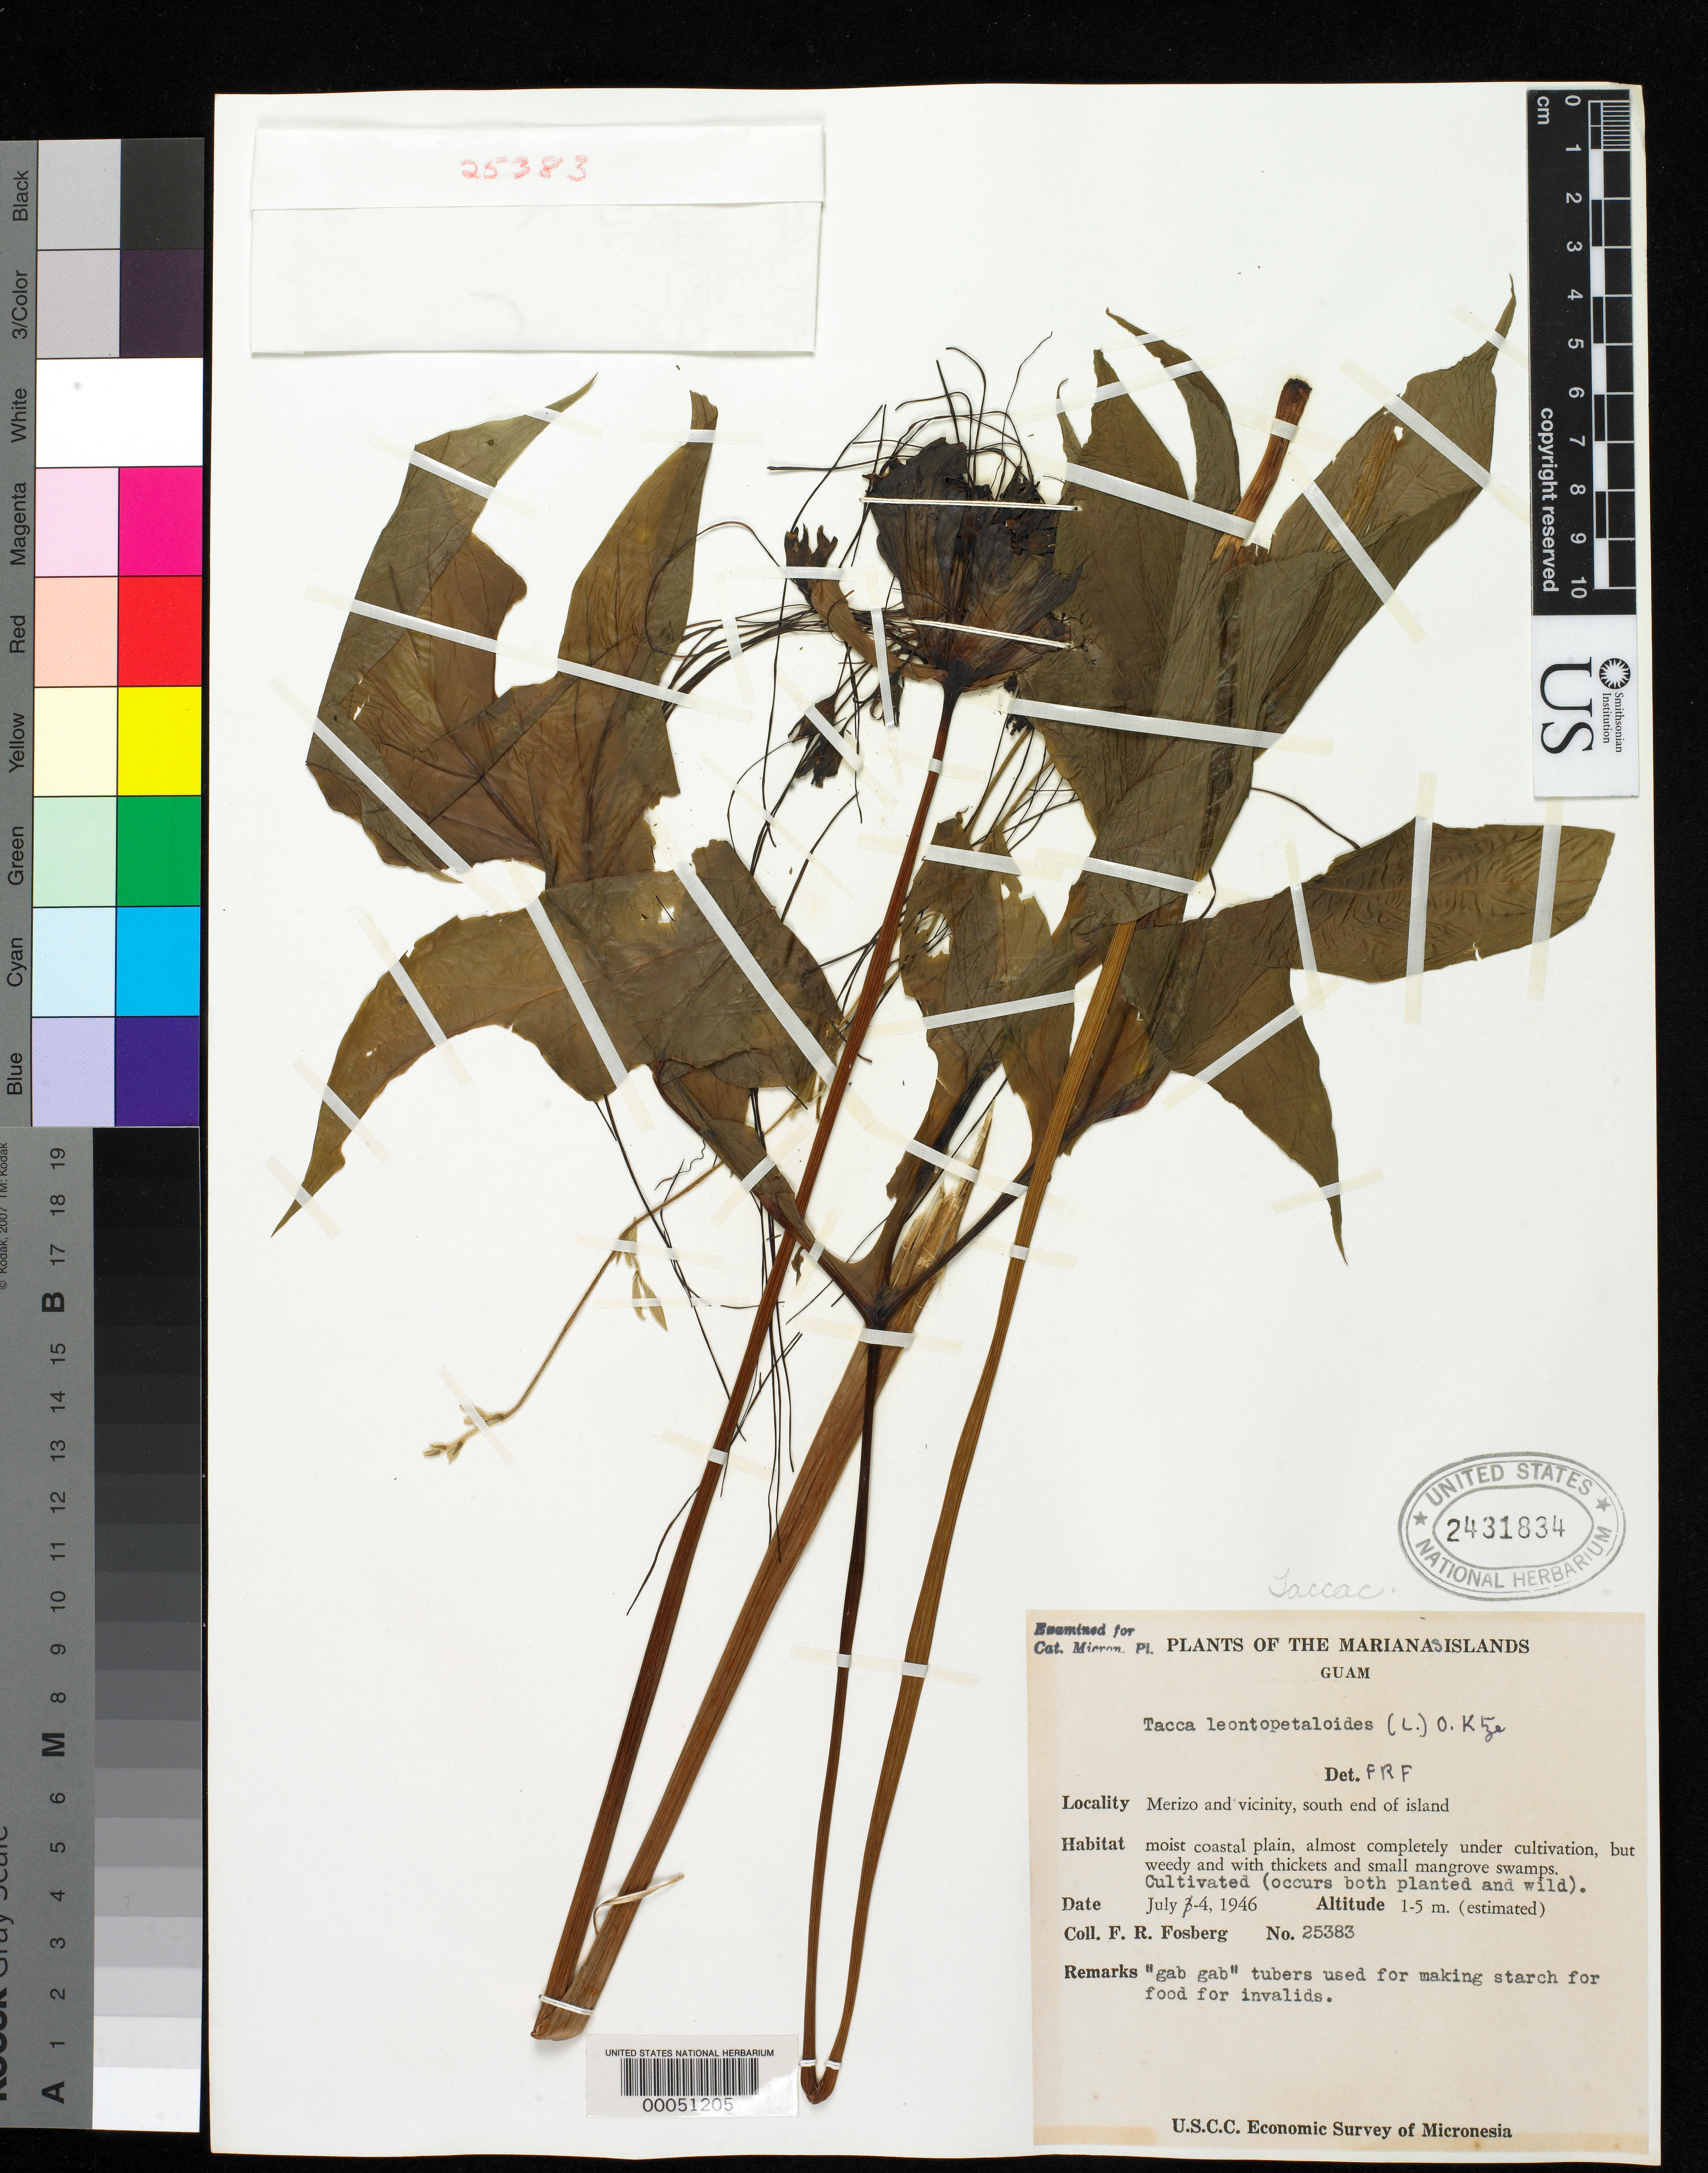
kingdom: Plantae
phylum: Tracheophyta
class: Liliopsida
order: Dioscoreales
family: Dioscoreaceae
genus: Tacca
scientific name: Tacca leontopetaloides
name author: (L.) Kuntze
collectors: F. R. Fosberg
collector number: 25383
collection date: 1946-07-04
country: Guam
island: Guam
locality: Merizo and vicinity, south end of island, Guam, Marianas Islands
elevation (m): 1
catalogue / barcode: US 2431834